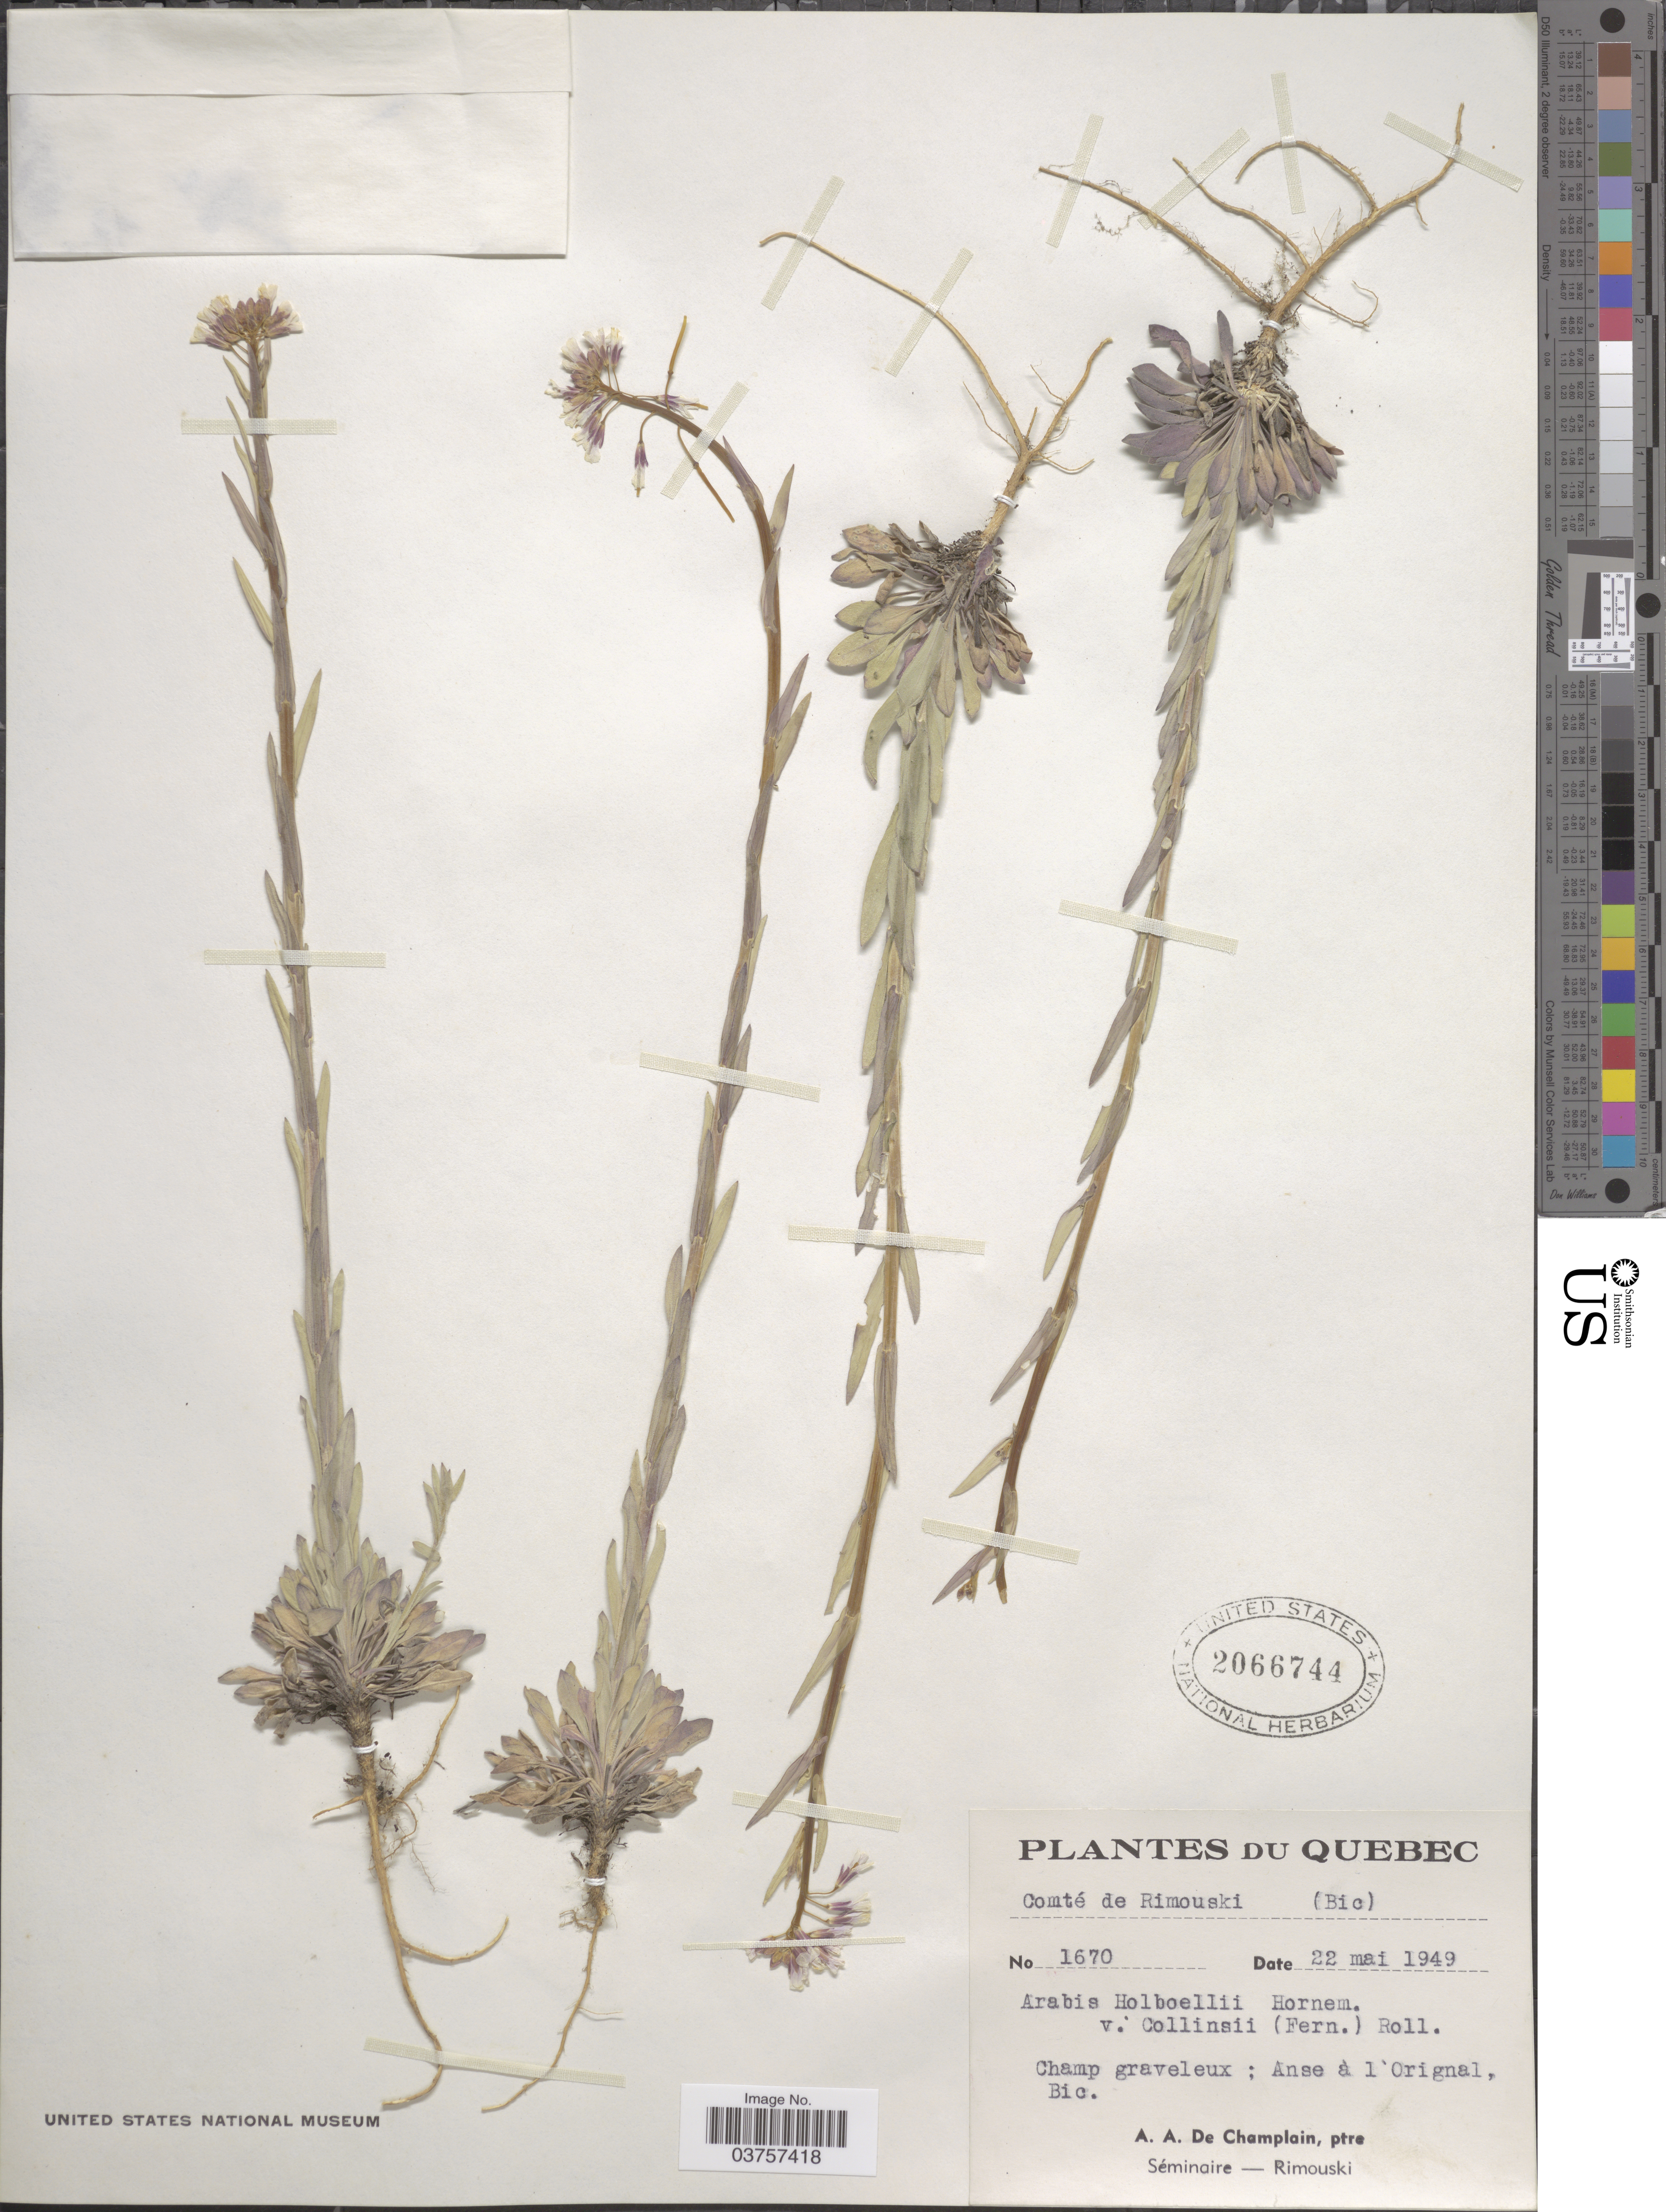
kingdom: Plantae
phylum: Tracheophyta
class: Magnoliopsida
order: Brassicales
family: Brassicaceae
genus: Arabis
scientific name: Arabis holboellii var. collinsii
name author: (Fernald) Rollins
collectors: A. De Champlain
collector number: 1670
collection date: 1949-05-22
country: Canada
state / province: Quebec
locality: Comté de Rimouski (Bic). Champ graveleux. Anse à l'Orignal, Bic.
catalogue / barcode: US 2066744